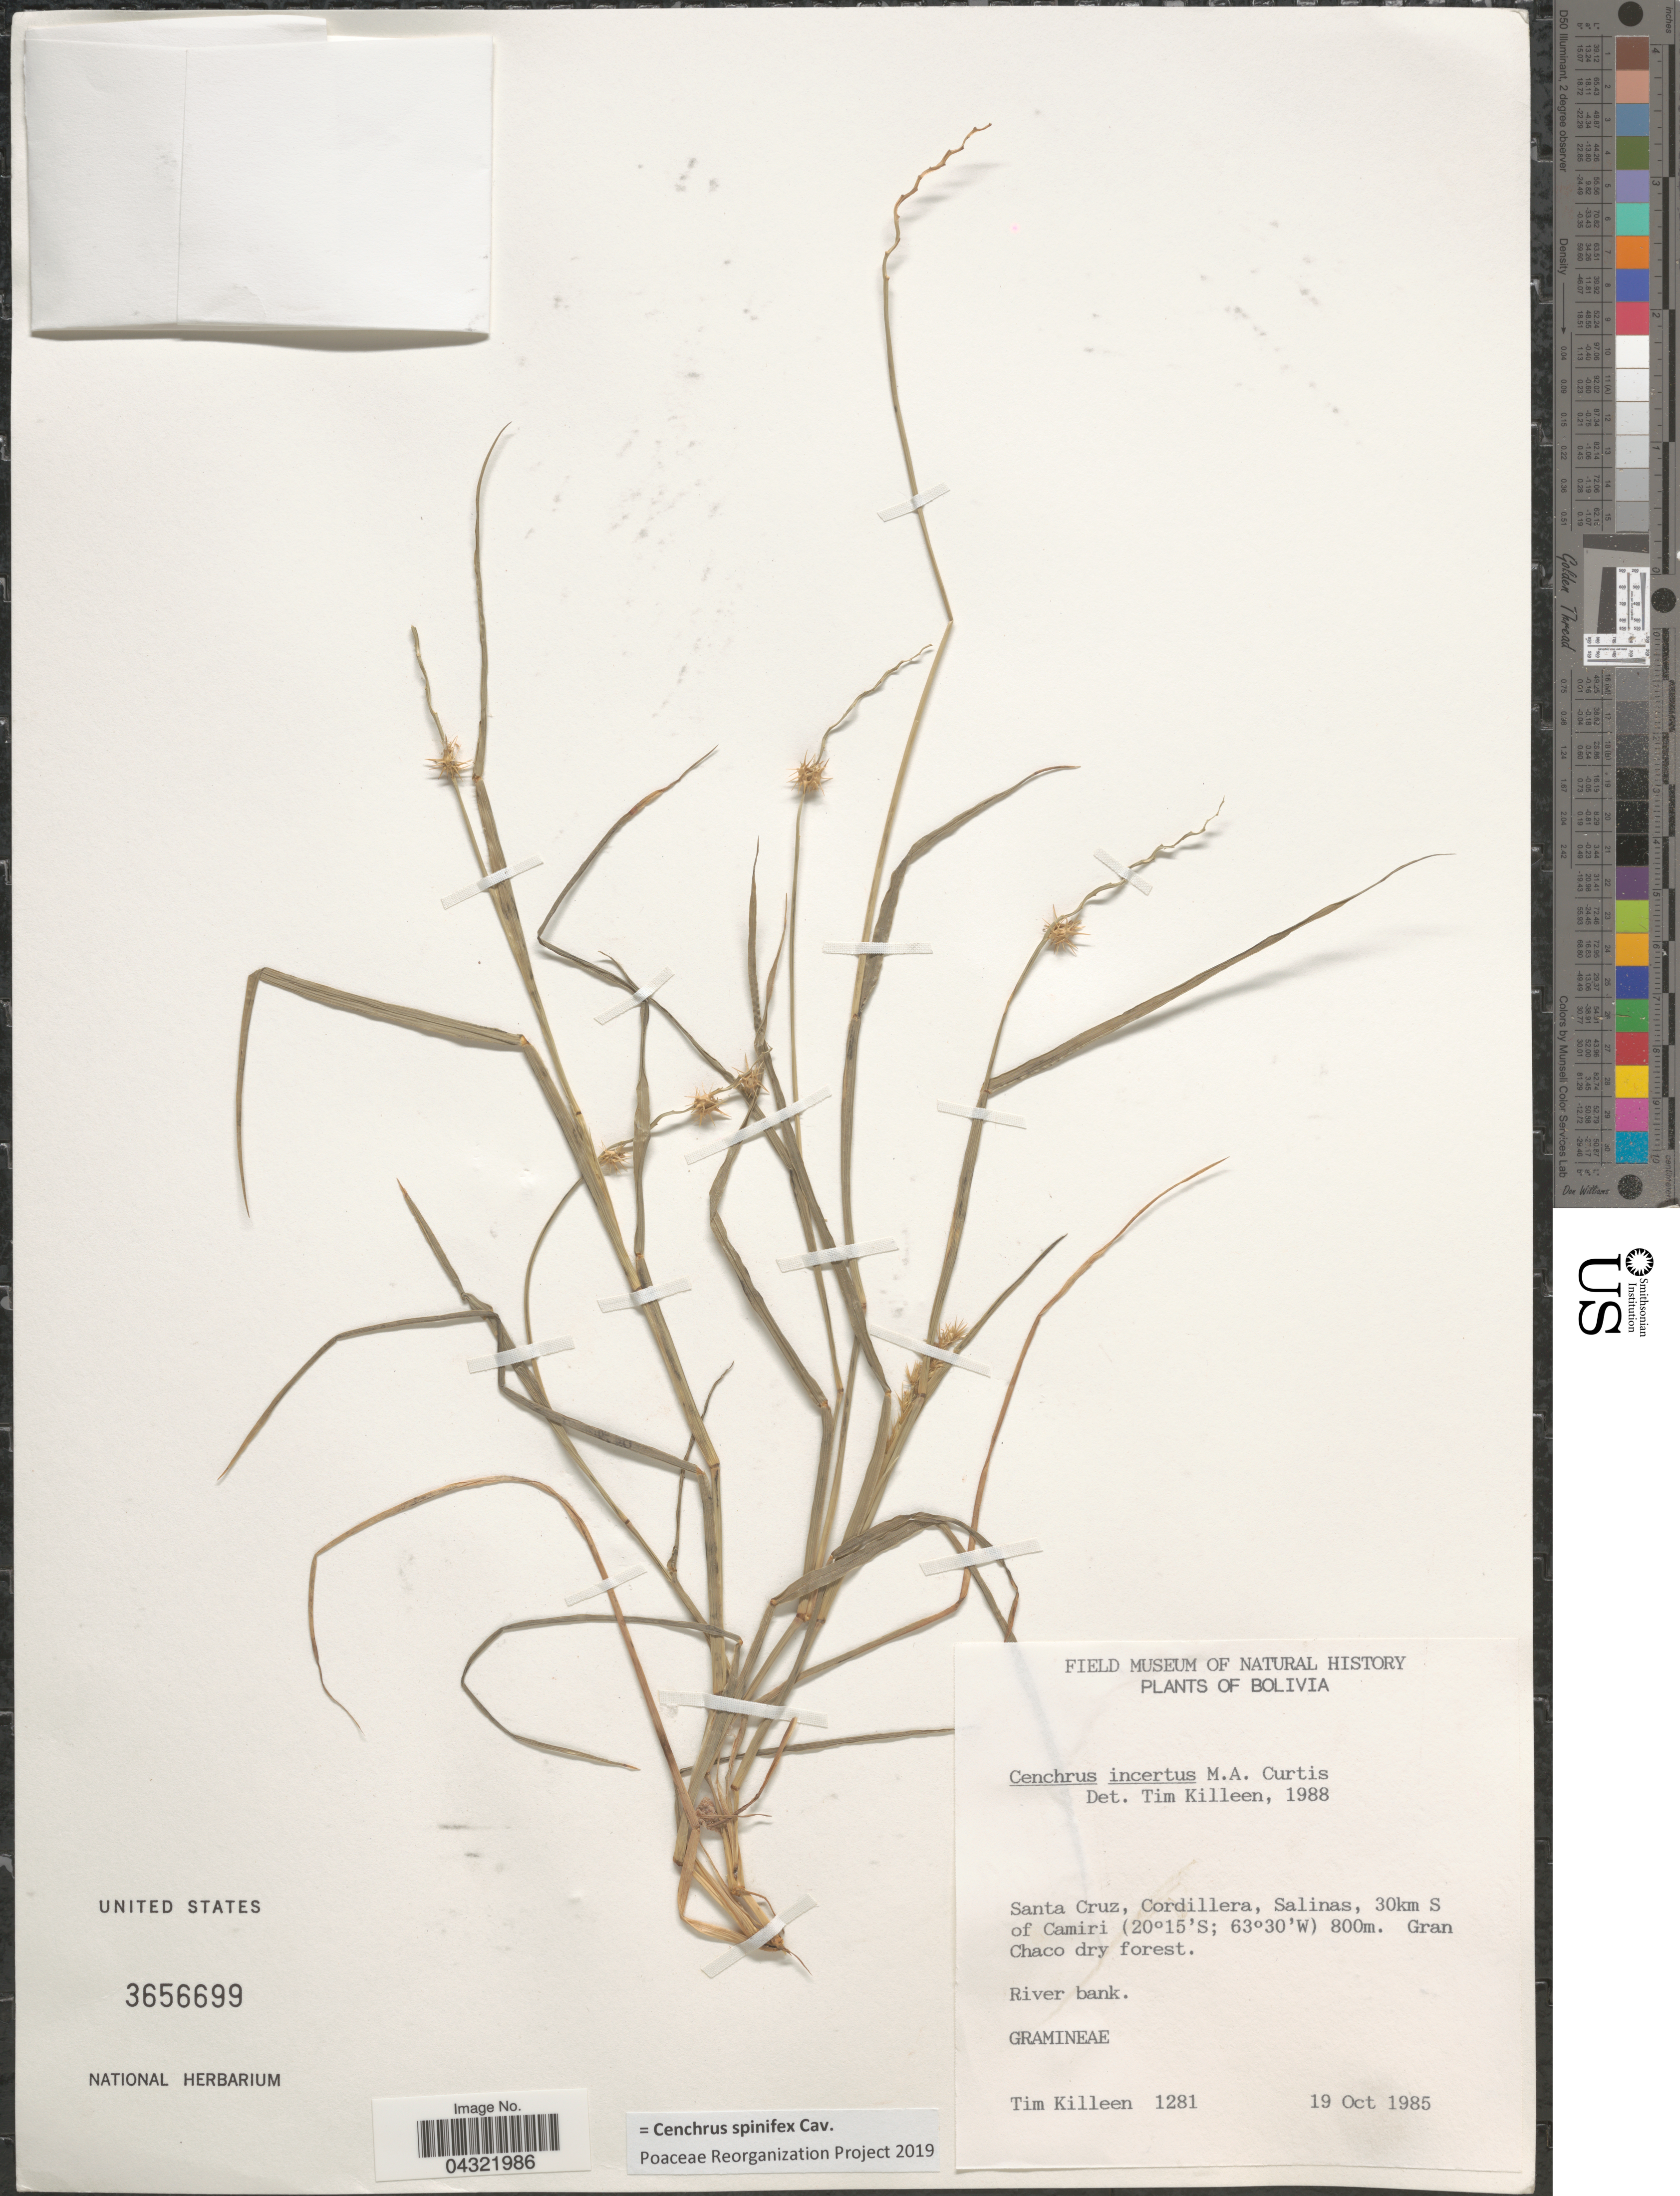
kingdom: Plantae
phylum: Tracheophyta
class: Liliopsida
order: Poales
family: Poaceae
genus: Cenchrus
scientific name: Cenchrus spinifex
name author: Cav.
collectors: T. J. Killeen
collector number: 1281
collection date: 1985-10-19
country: Bolivia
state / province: Santa Cruz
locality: Cordillera, Salinas, 30km S of Camirí. Gran Chaco dry forest.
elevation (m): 800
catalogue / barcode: US 3656699